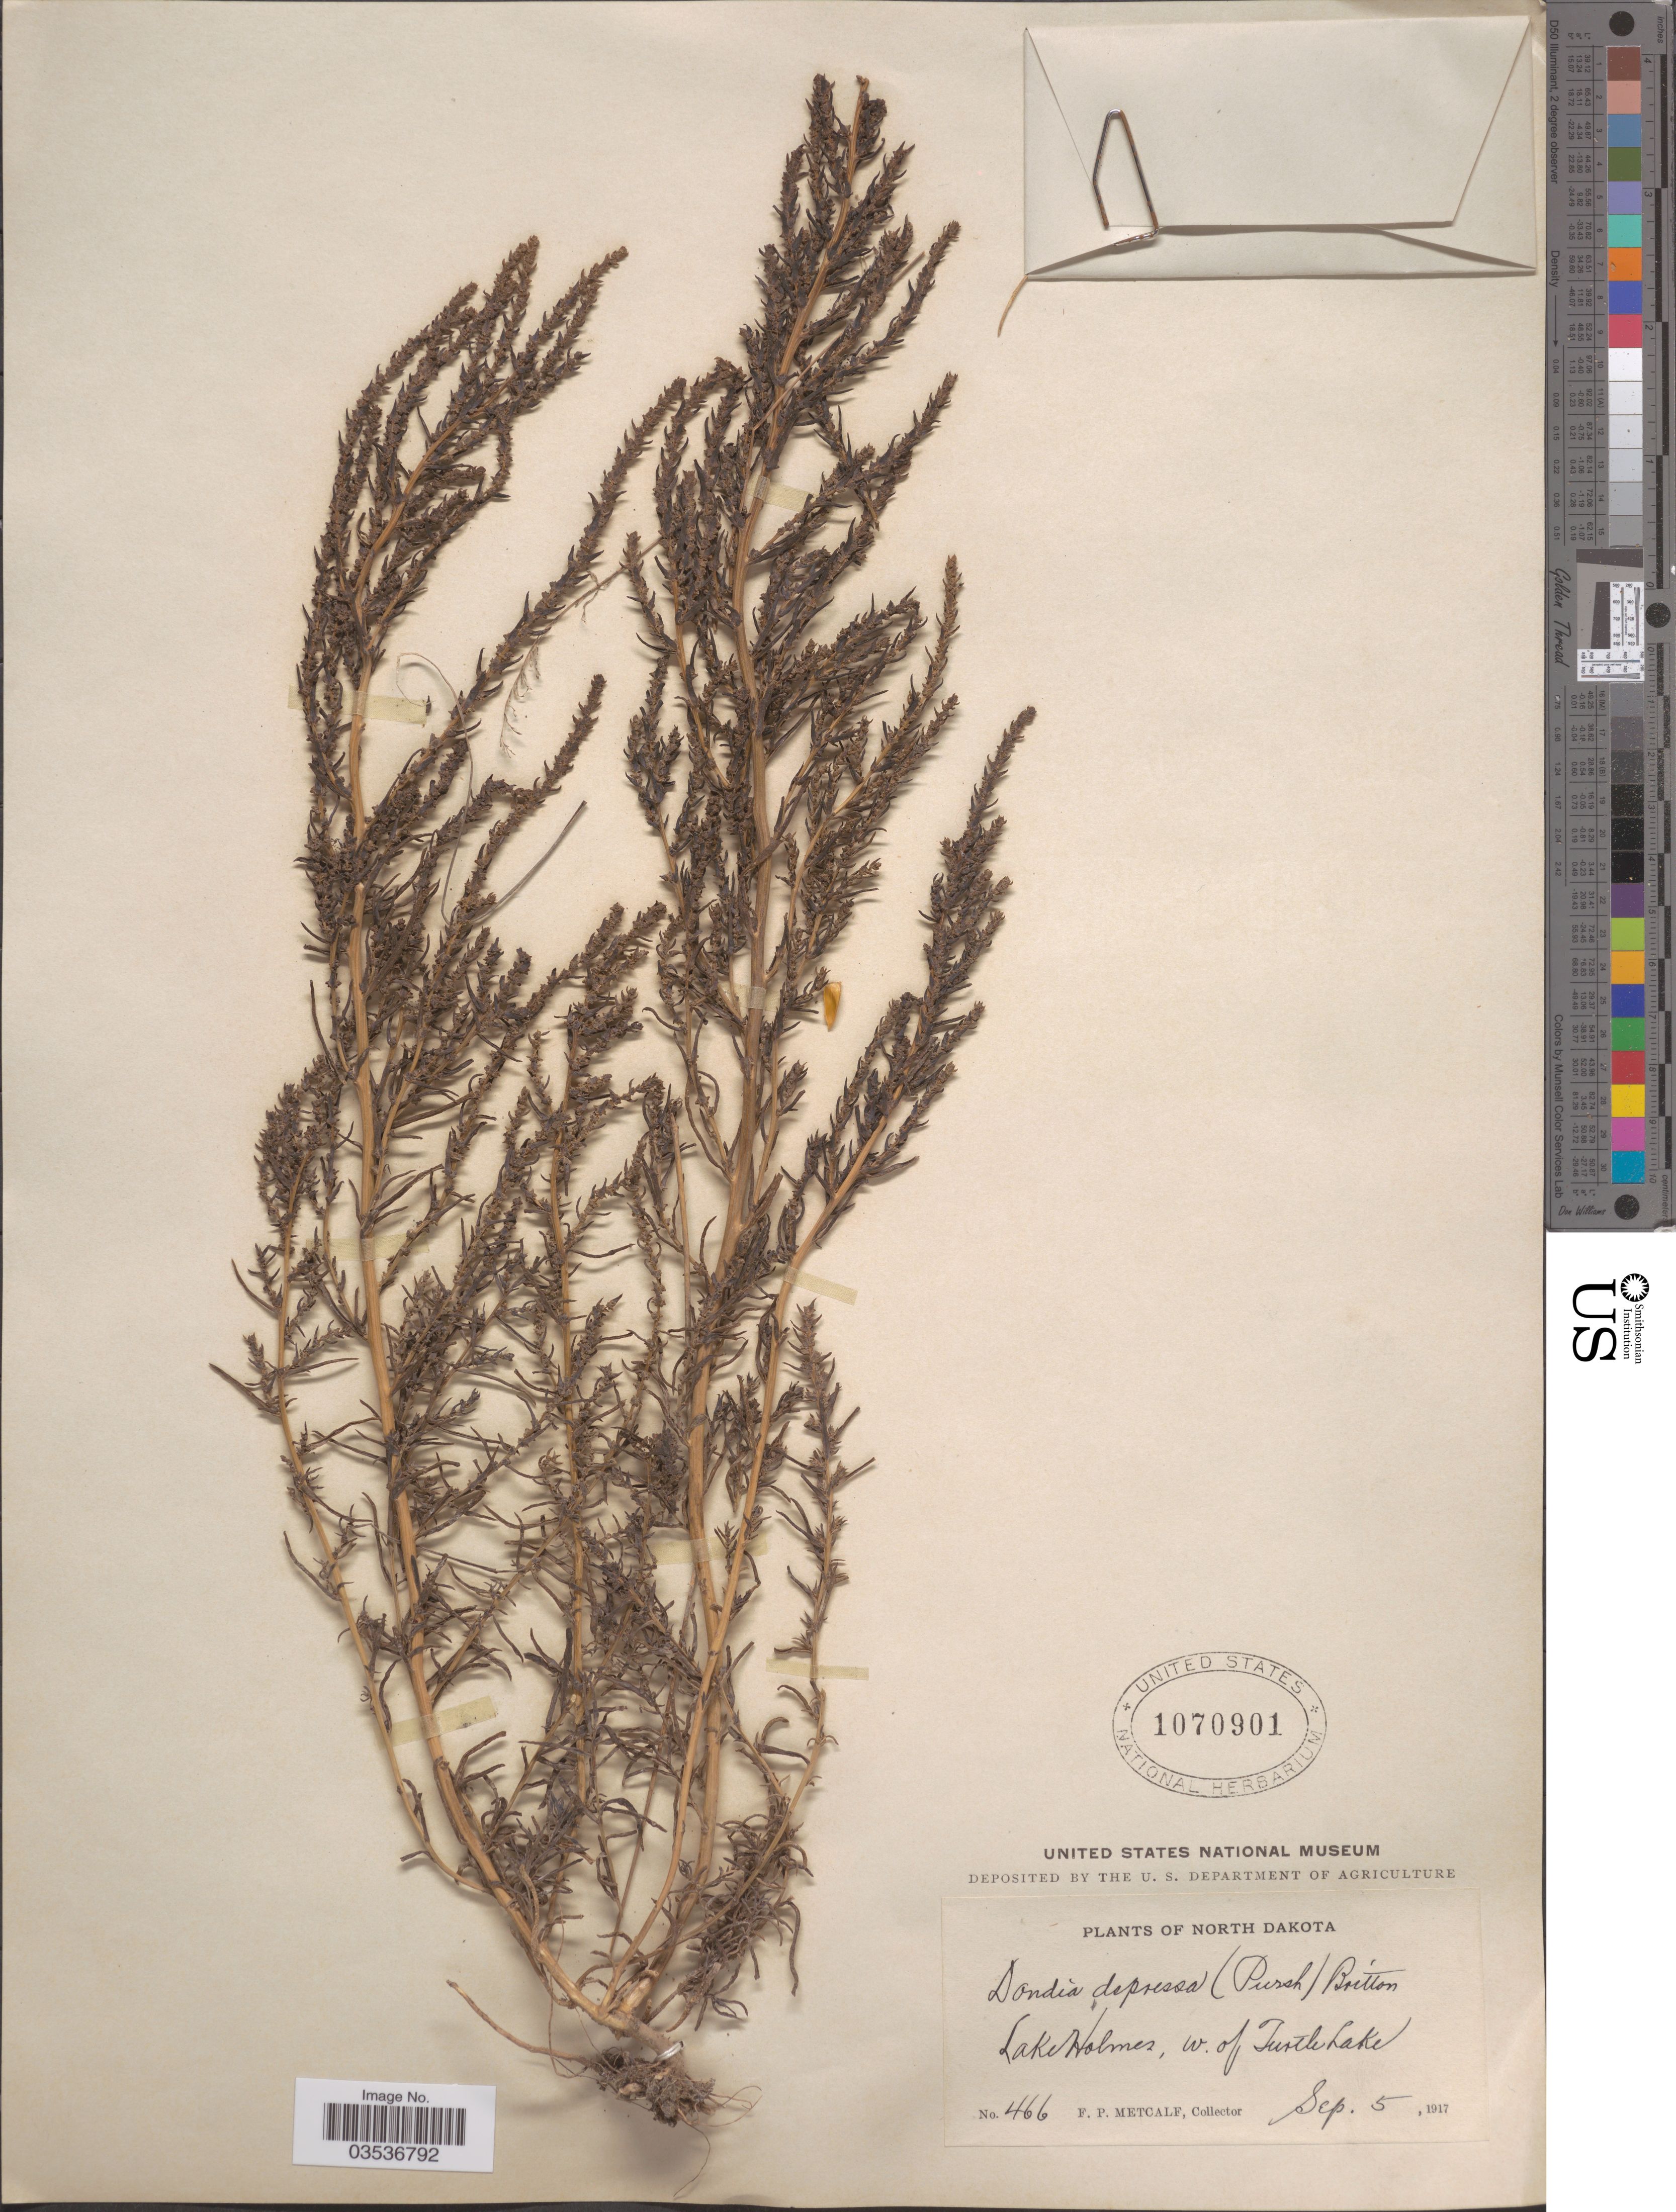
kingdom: Plantae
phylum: Tracheophyta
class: Magnoliopsida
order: Caryophyllales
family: Amaranthaceae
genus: Suaeda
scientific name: Suaeda depressa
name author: (Pursh) S. Watson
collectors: F. Metcalf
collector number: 466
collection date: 1917-09-05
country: United States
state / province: North Dakota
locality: Lake Holmes, w. of Turtle Lake.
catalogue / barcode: US 1070901